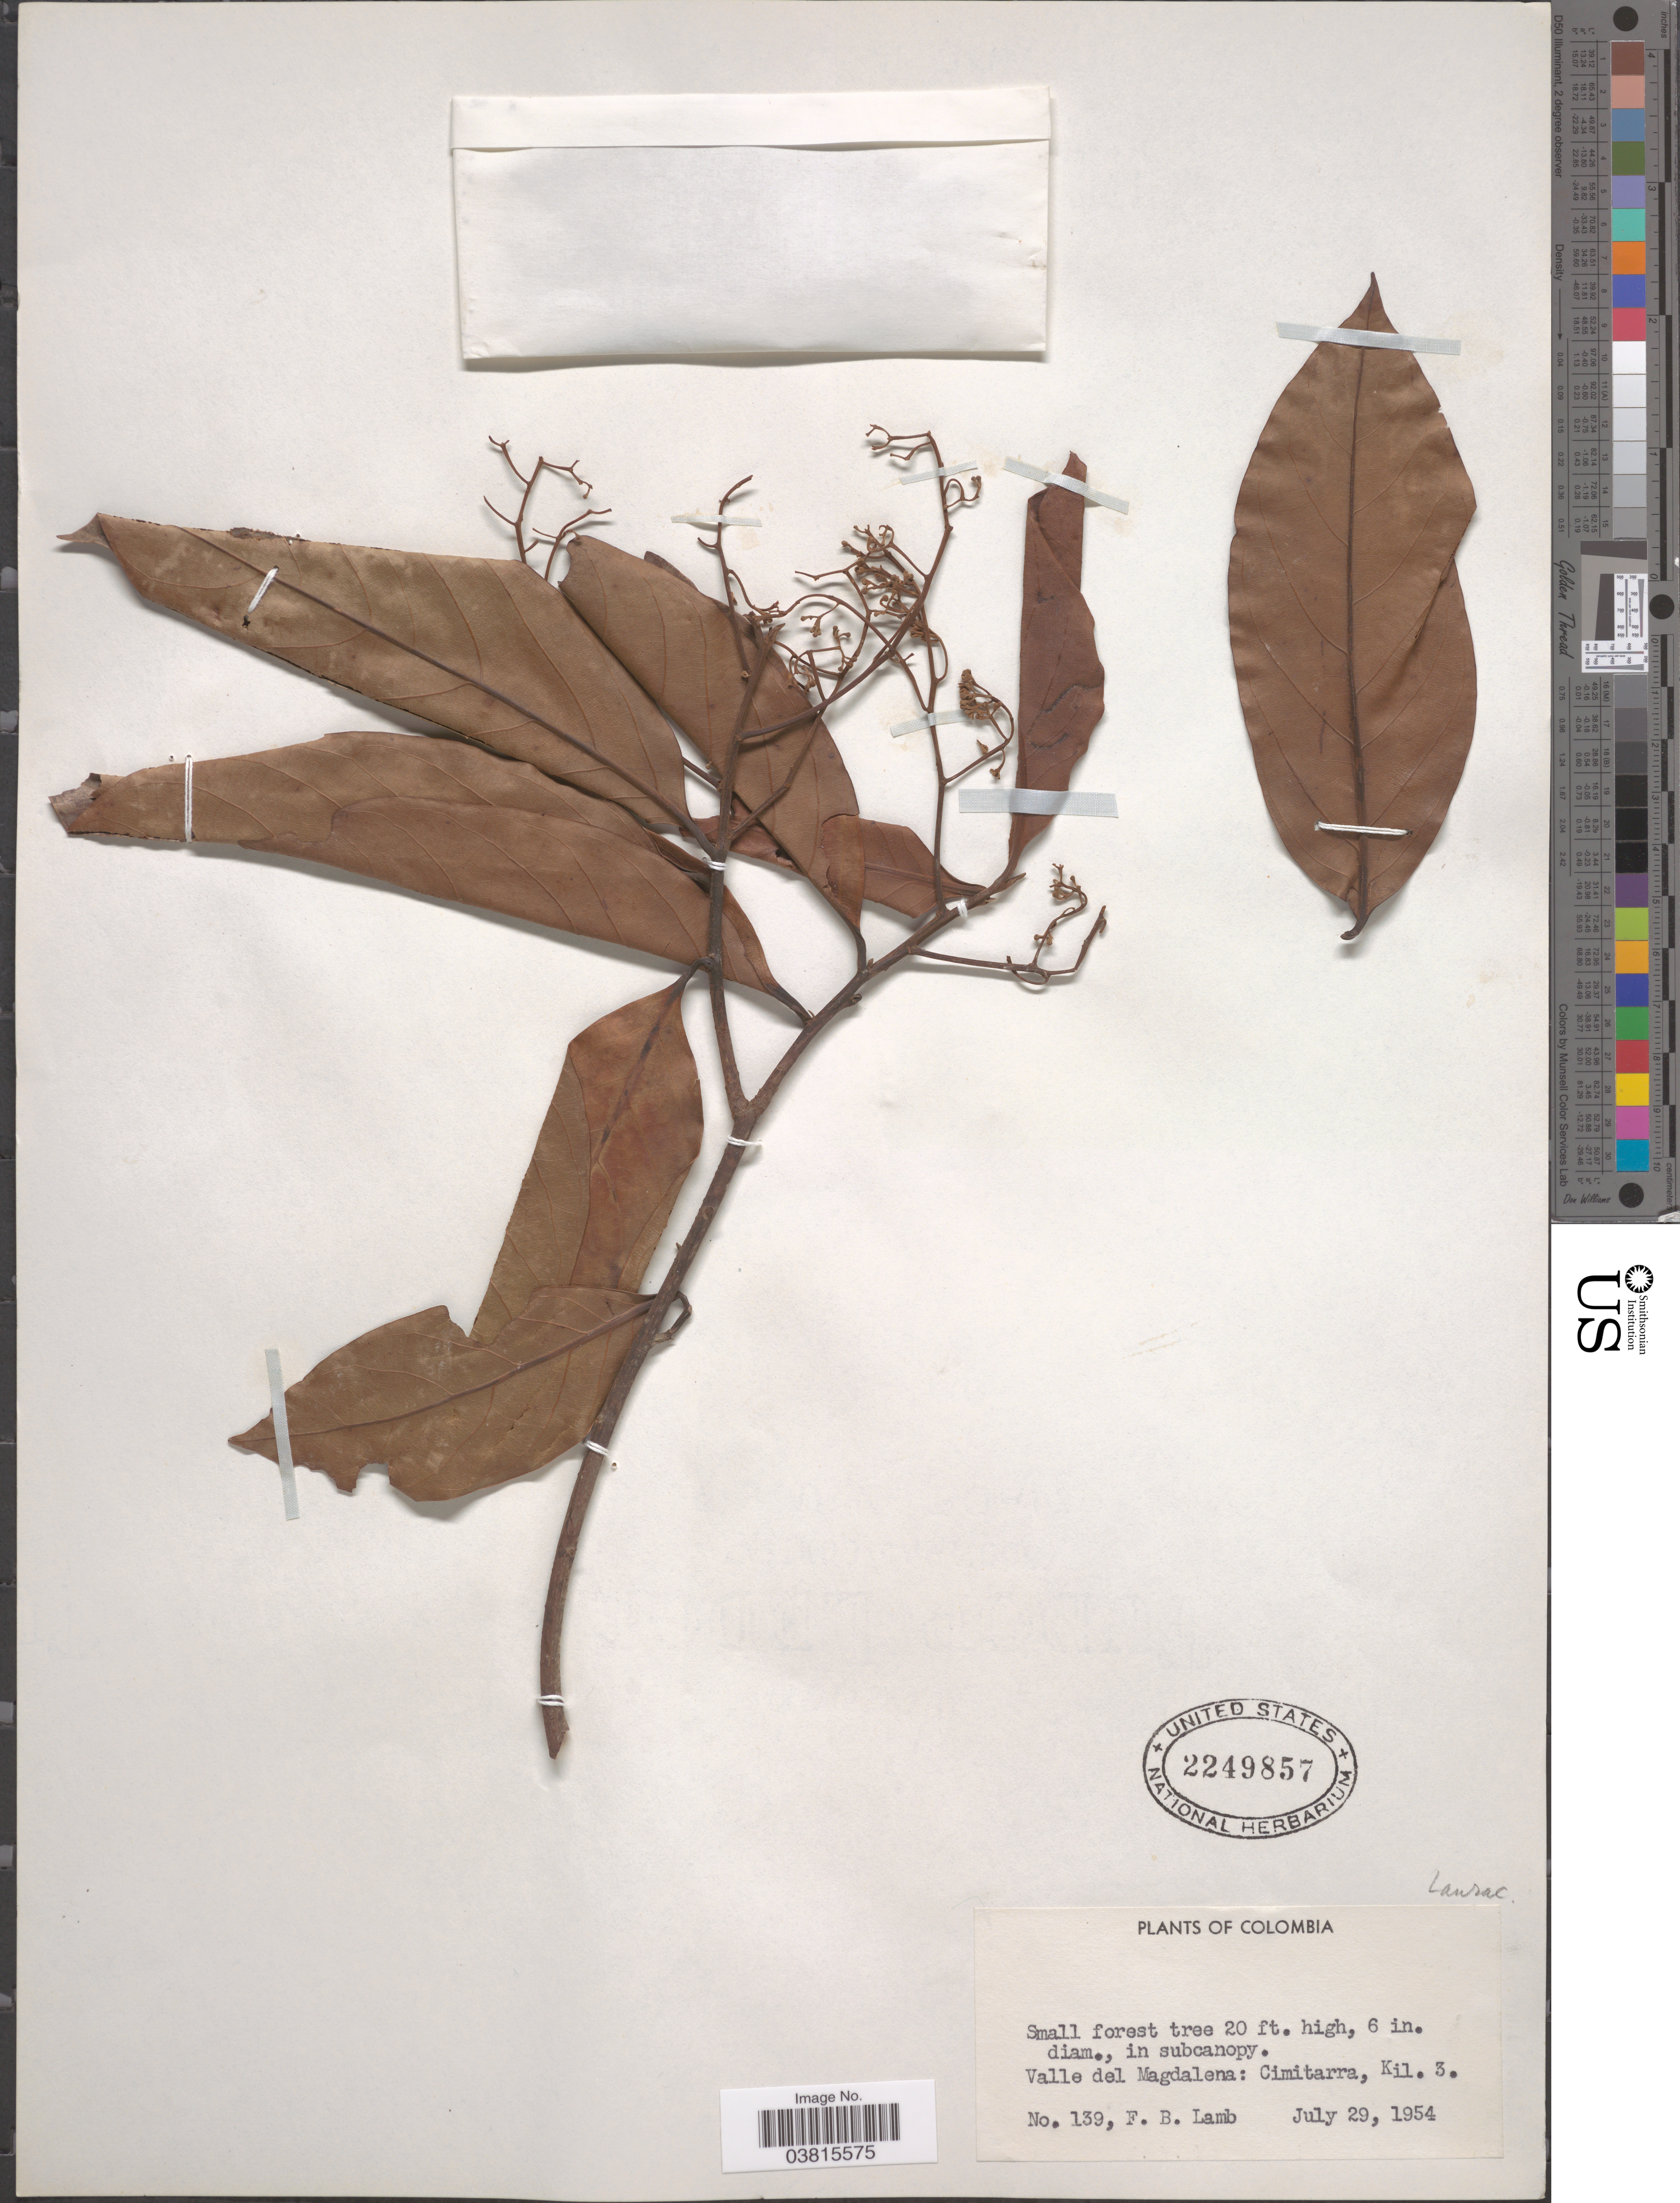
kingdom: Plantae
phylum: Tracheophyta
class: Magnoliopsida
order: Laurales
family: Lauraceae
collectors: F. B. Lamb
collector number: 139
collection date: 1954-07-29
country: Colombia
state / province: Magdalena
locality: Valle del Magdalena: Cimitarra, Kil. 3.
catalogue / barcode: US 2249857